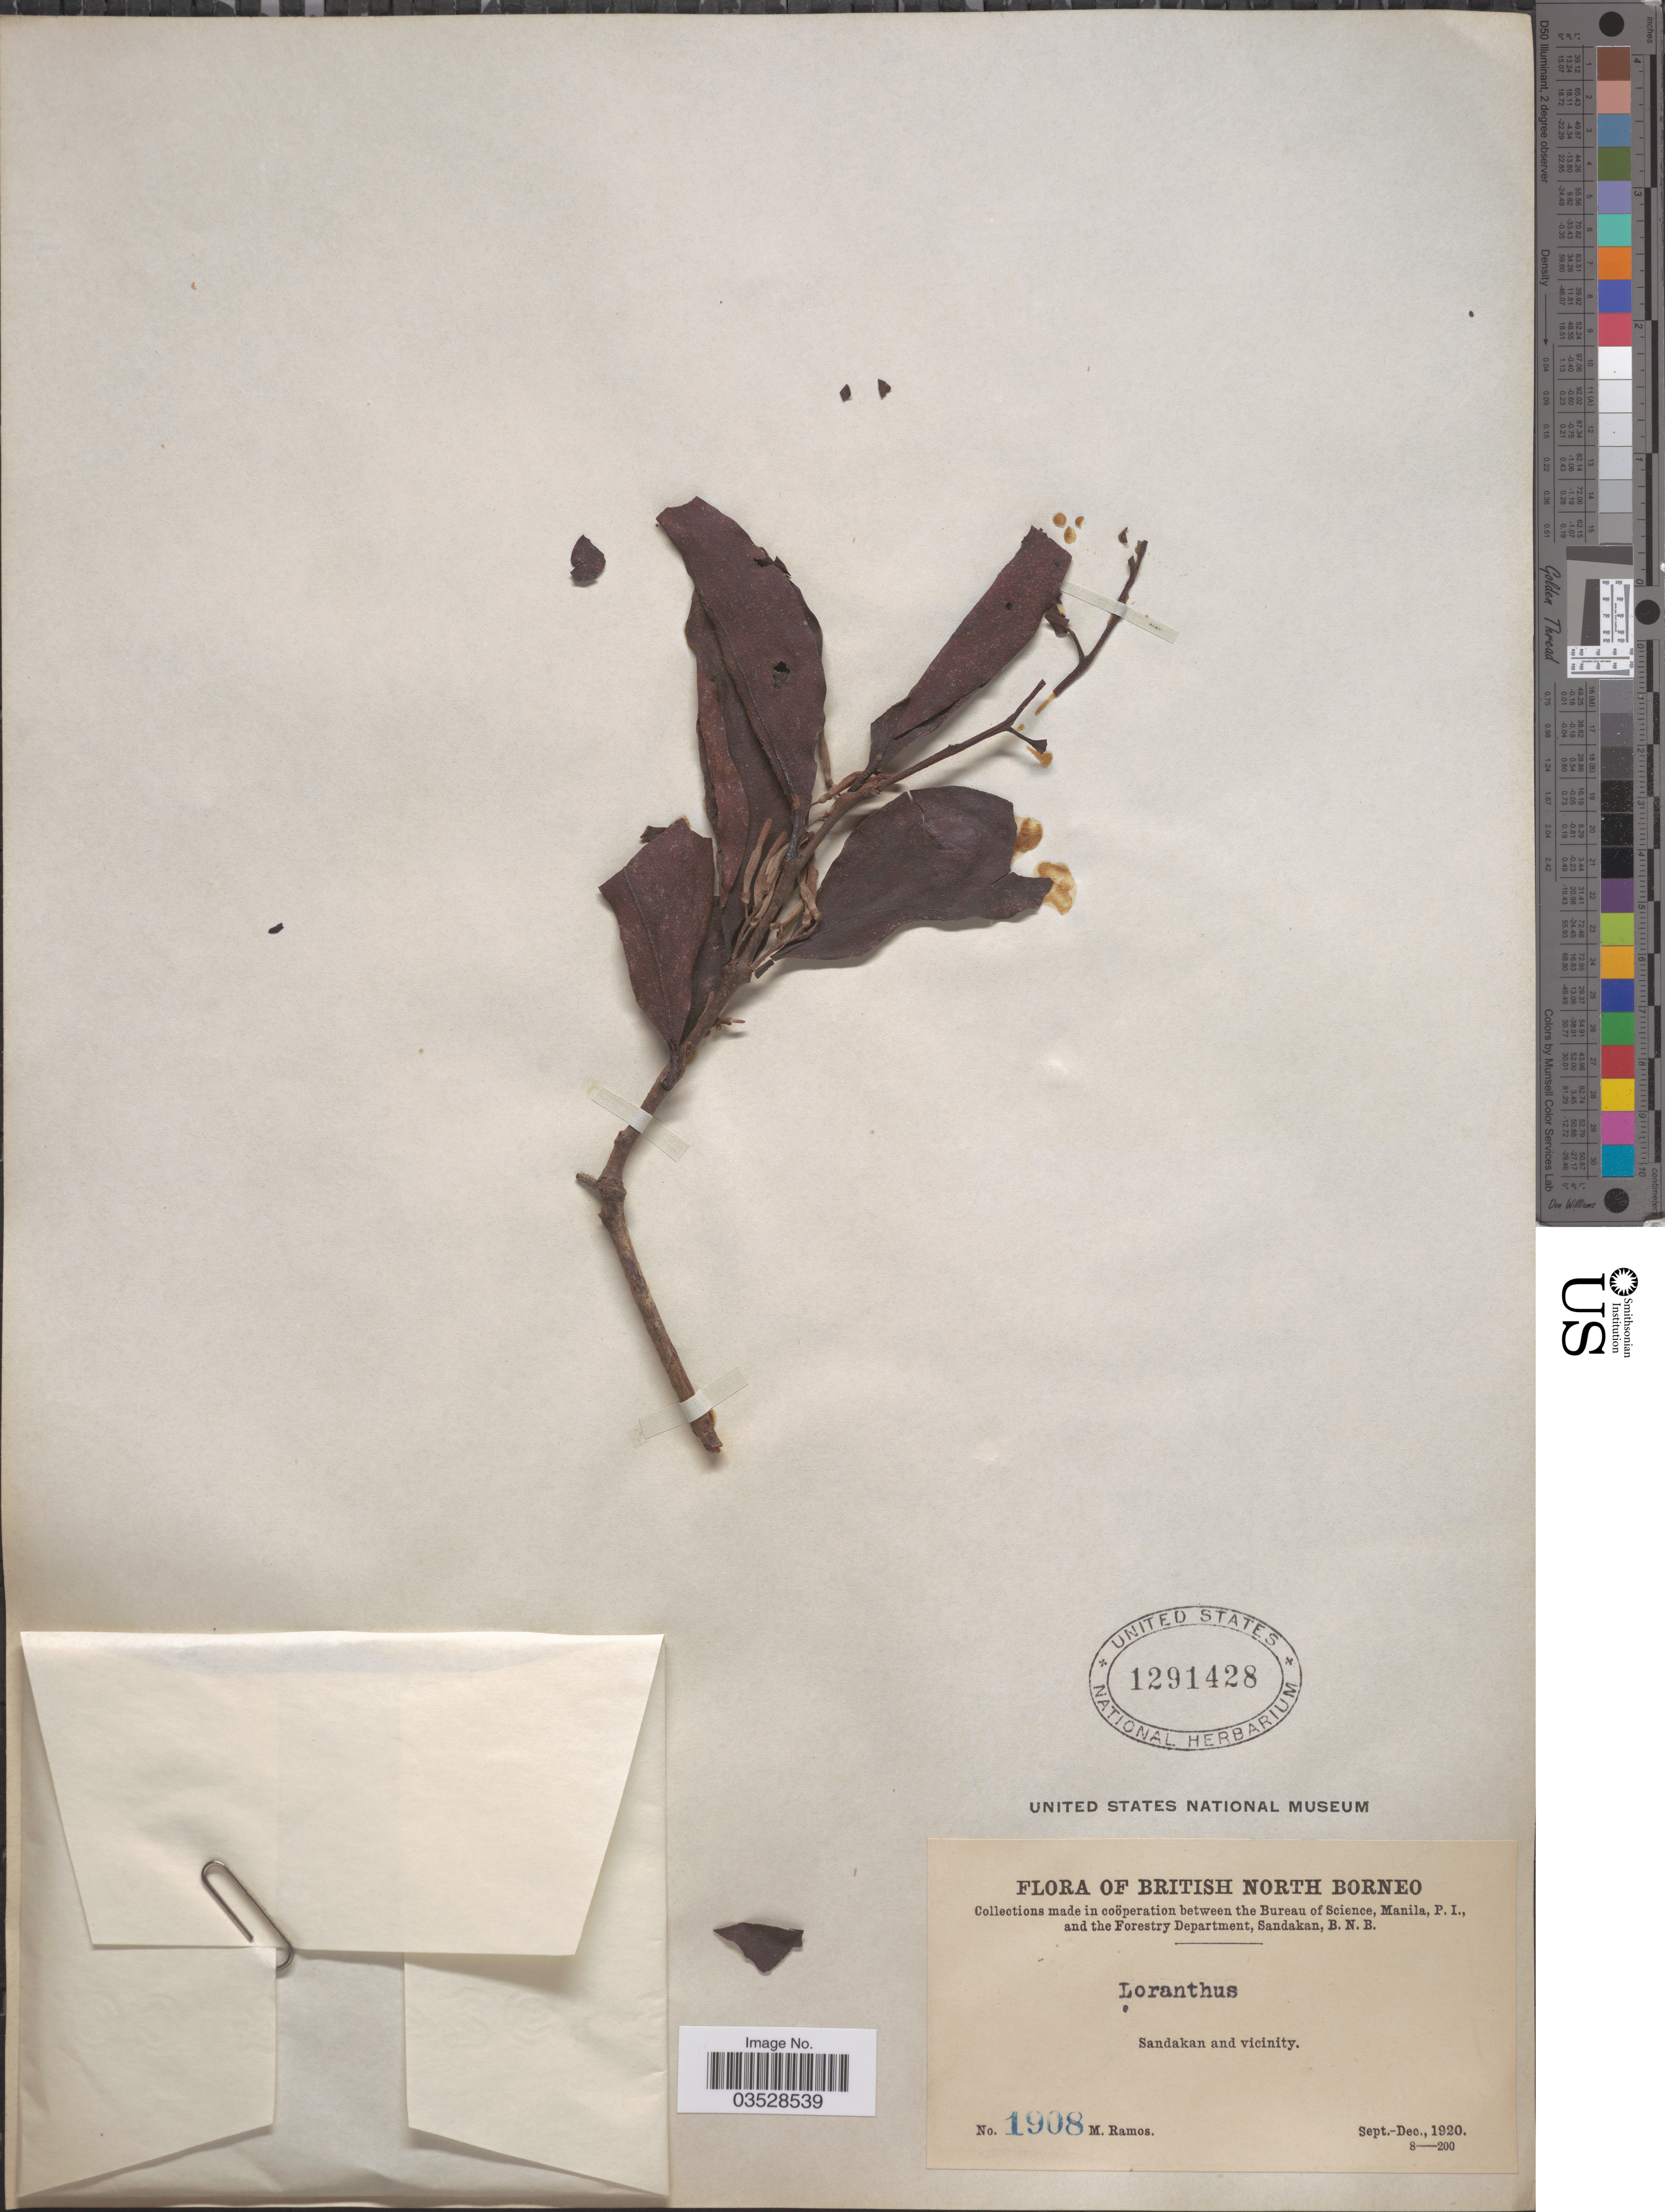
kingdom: Plantae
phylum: Tracheophyta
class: Magnoliopsida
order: Santalales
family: Loranthaceae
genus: Loranthus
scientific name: Loranthus sp.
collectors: M. Ramos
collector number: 1908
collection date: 1920-09/1920-12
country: Malaysia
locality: British North Borneo. Sandakan and vicinity.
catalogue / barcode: US 1291428